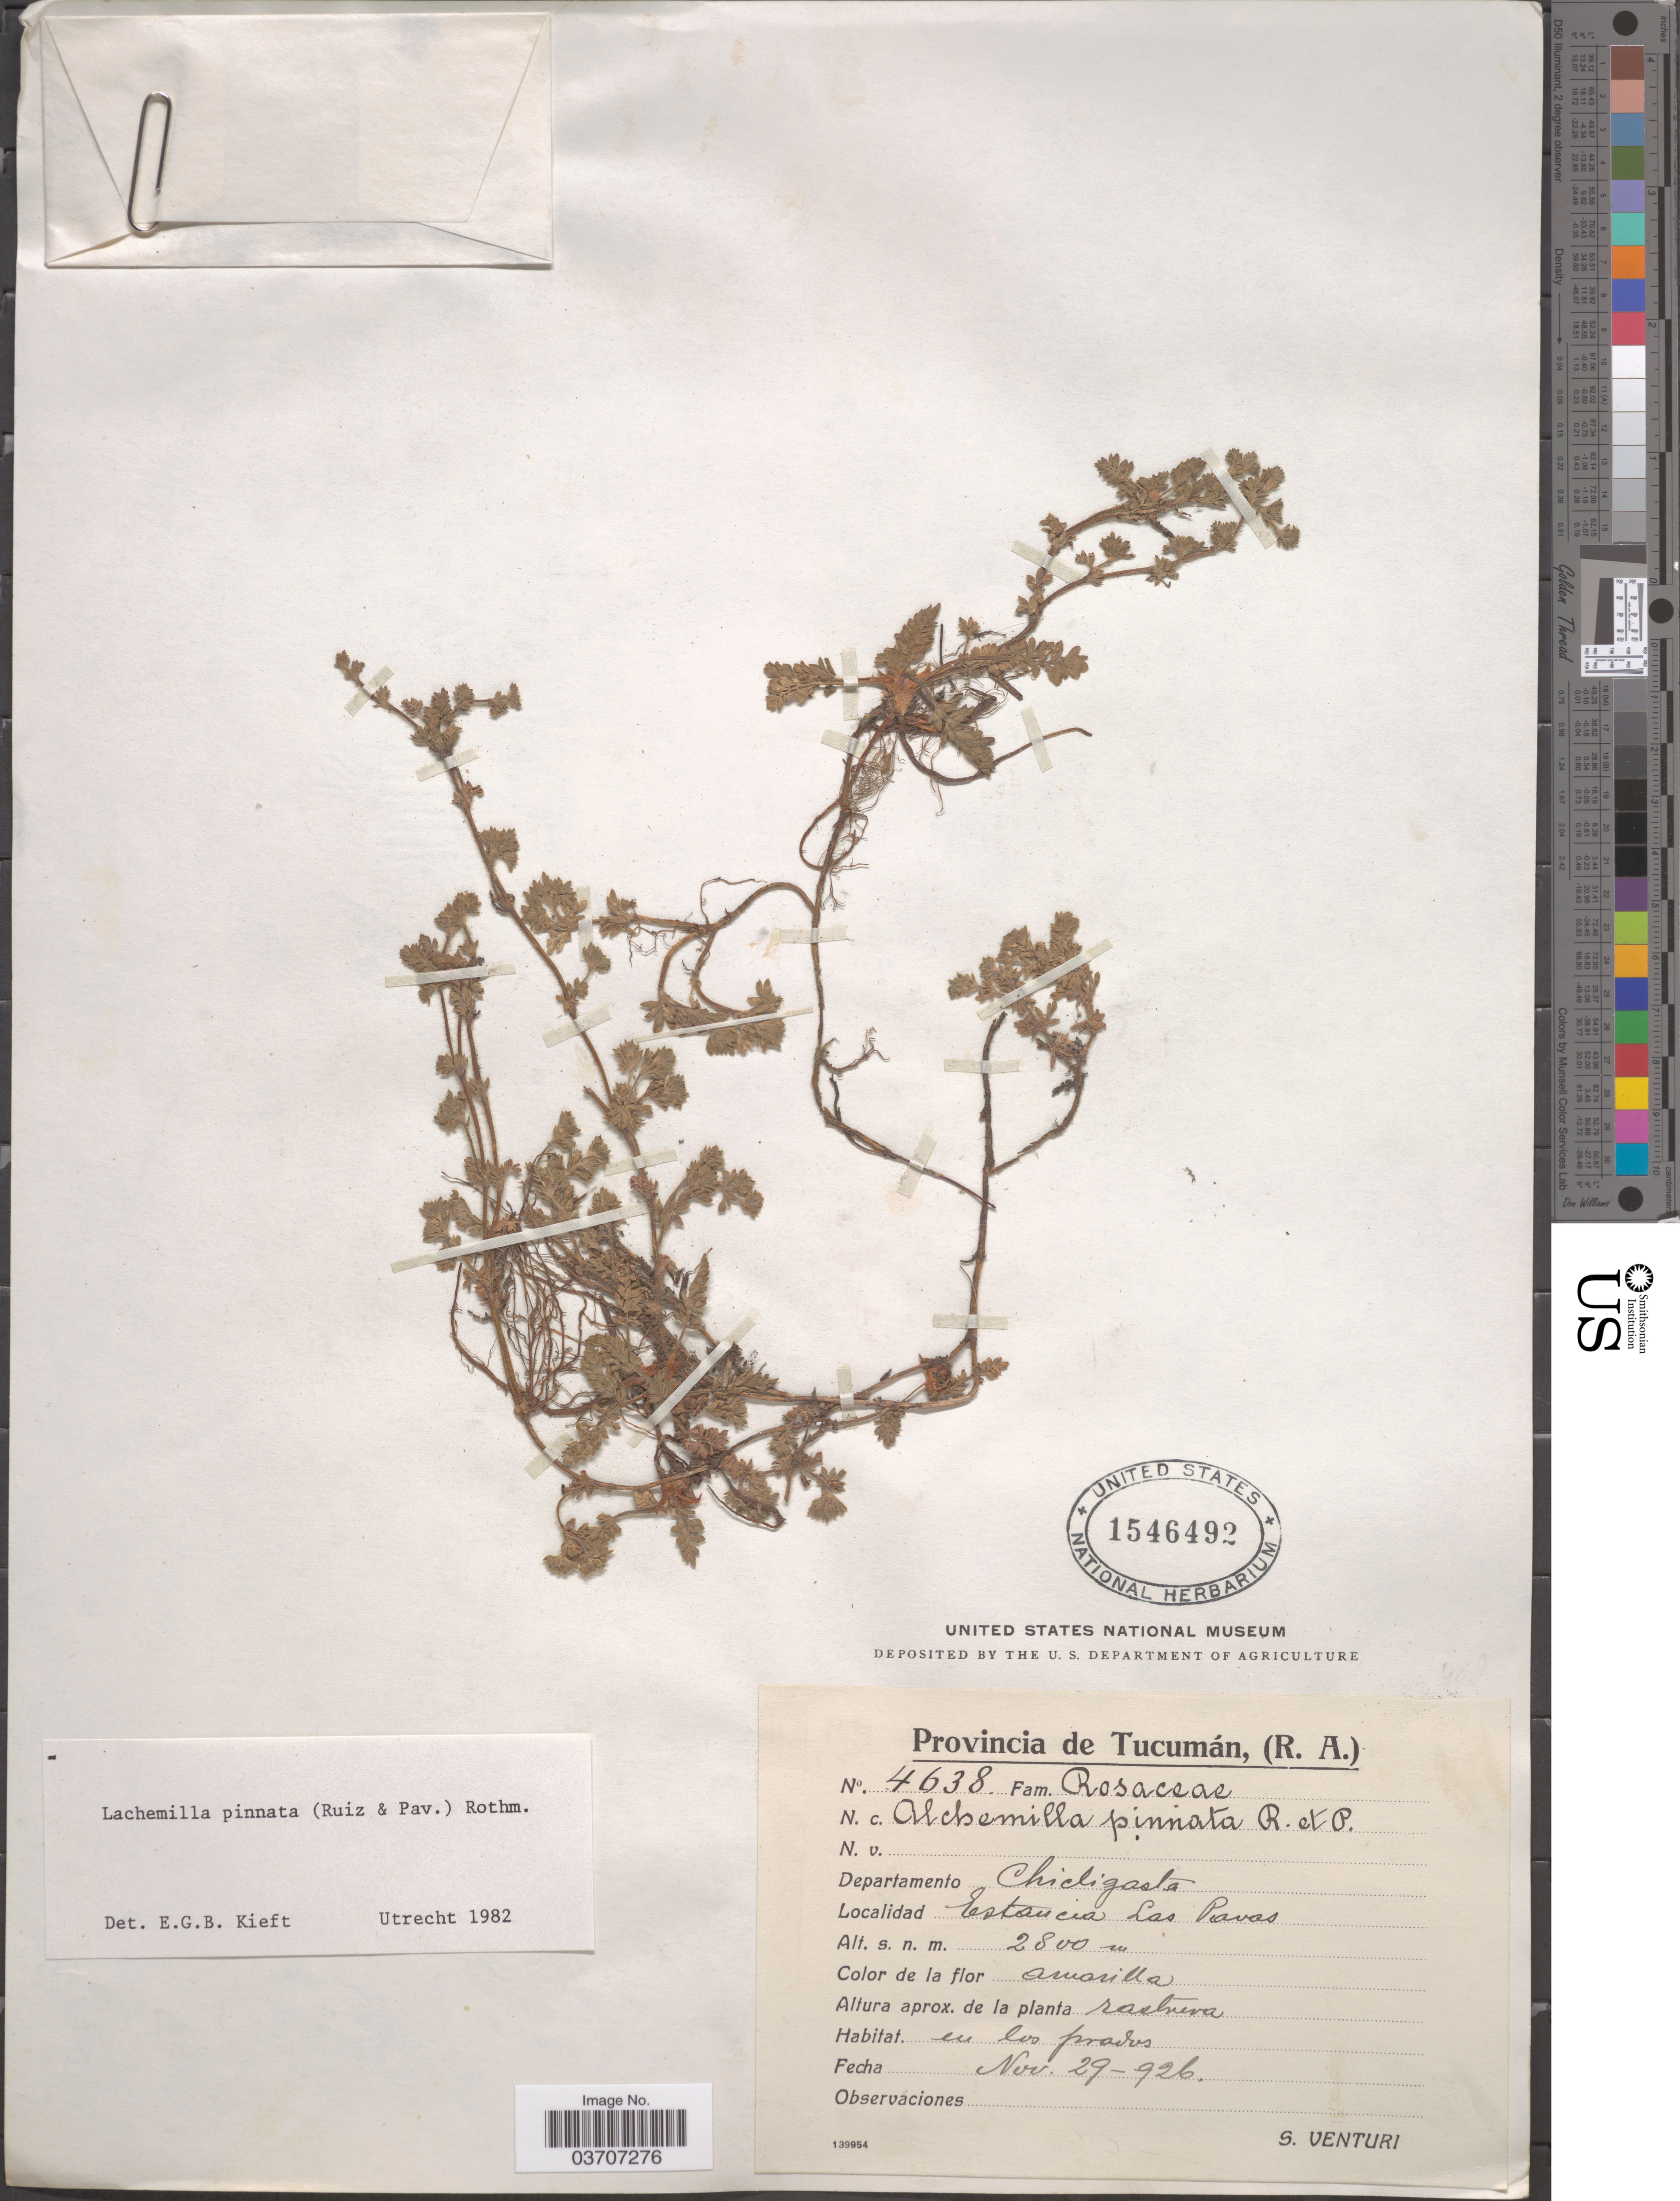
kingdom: Plantae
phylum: Tracheophyta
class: Magnoliopsida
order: Rosales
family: Rosaceae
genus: Lachemilla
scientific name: Lachemilla pinnata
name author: (Ruiz & Pav.) Rothm.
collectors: S. Venturi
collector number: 4638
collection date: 1926-11-29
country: Argentina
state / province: Tucuman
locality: Departamento Chicligasta. Estancia Las Pavas.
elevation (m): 2800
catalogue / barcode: US 1546492